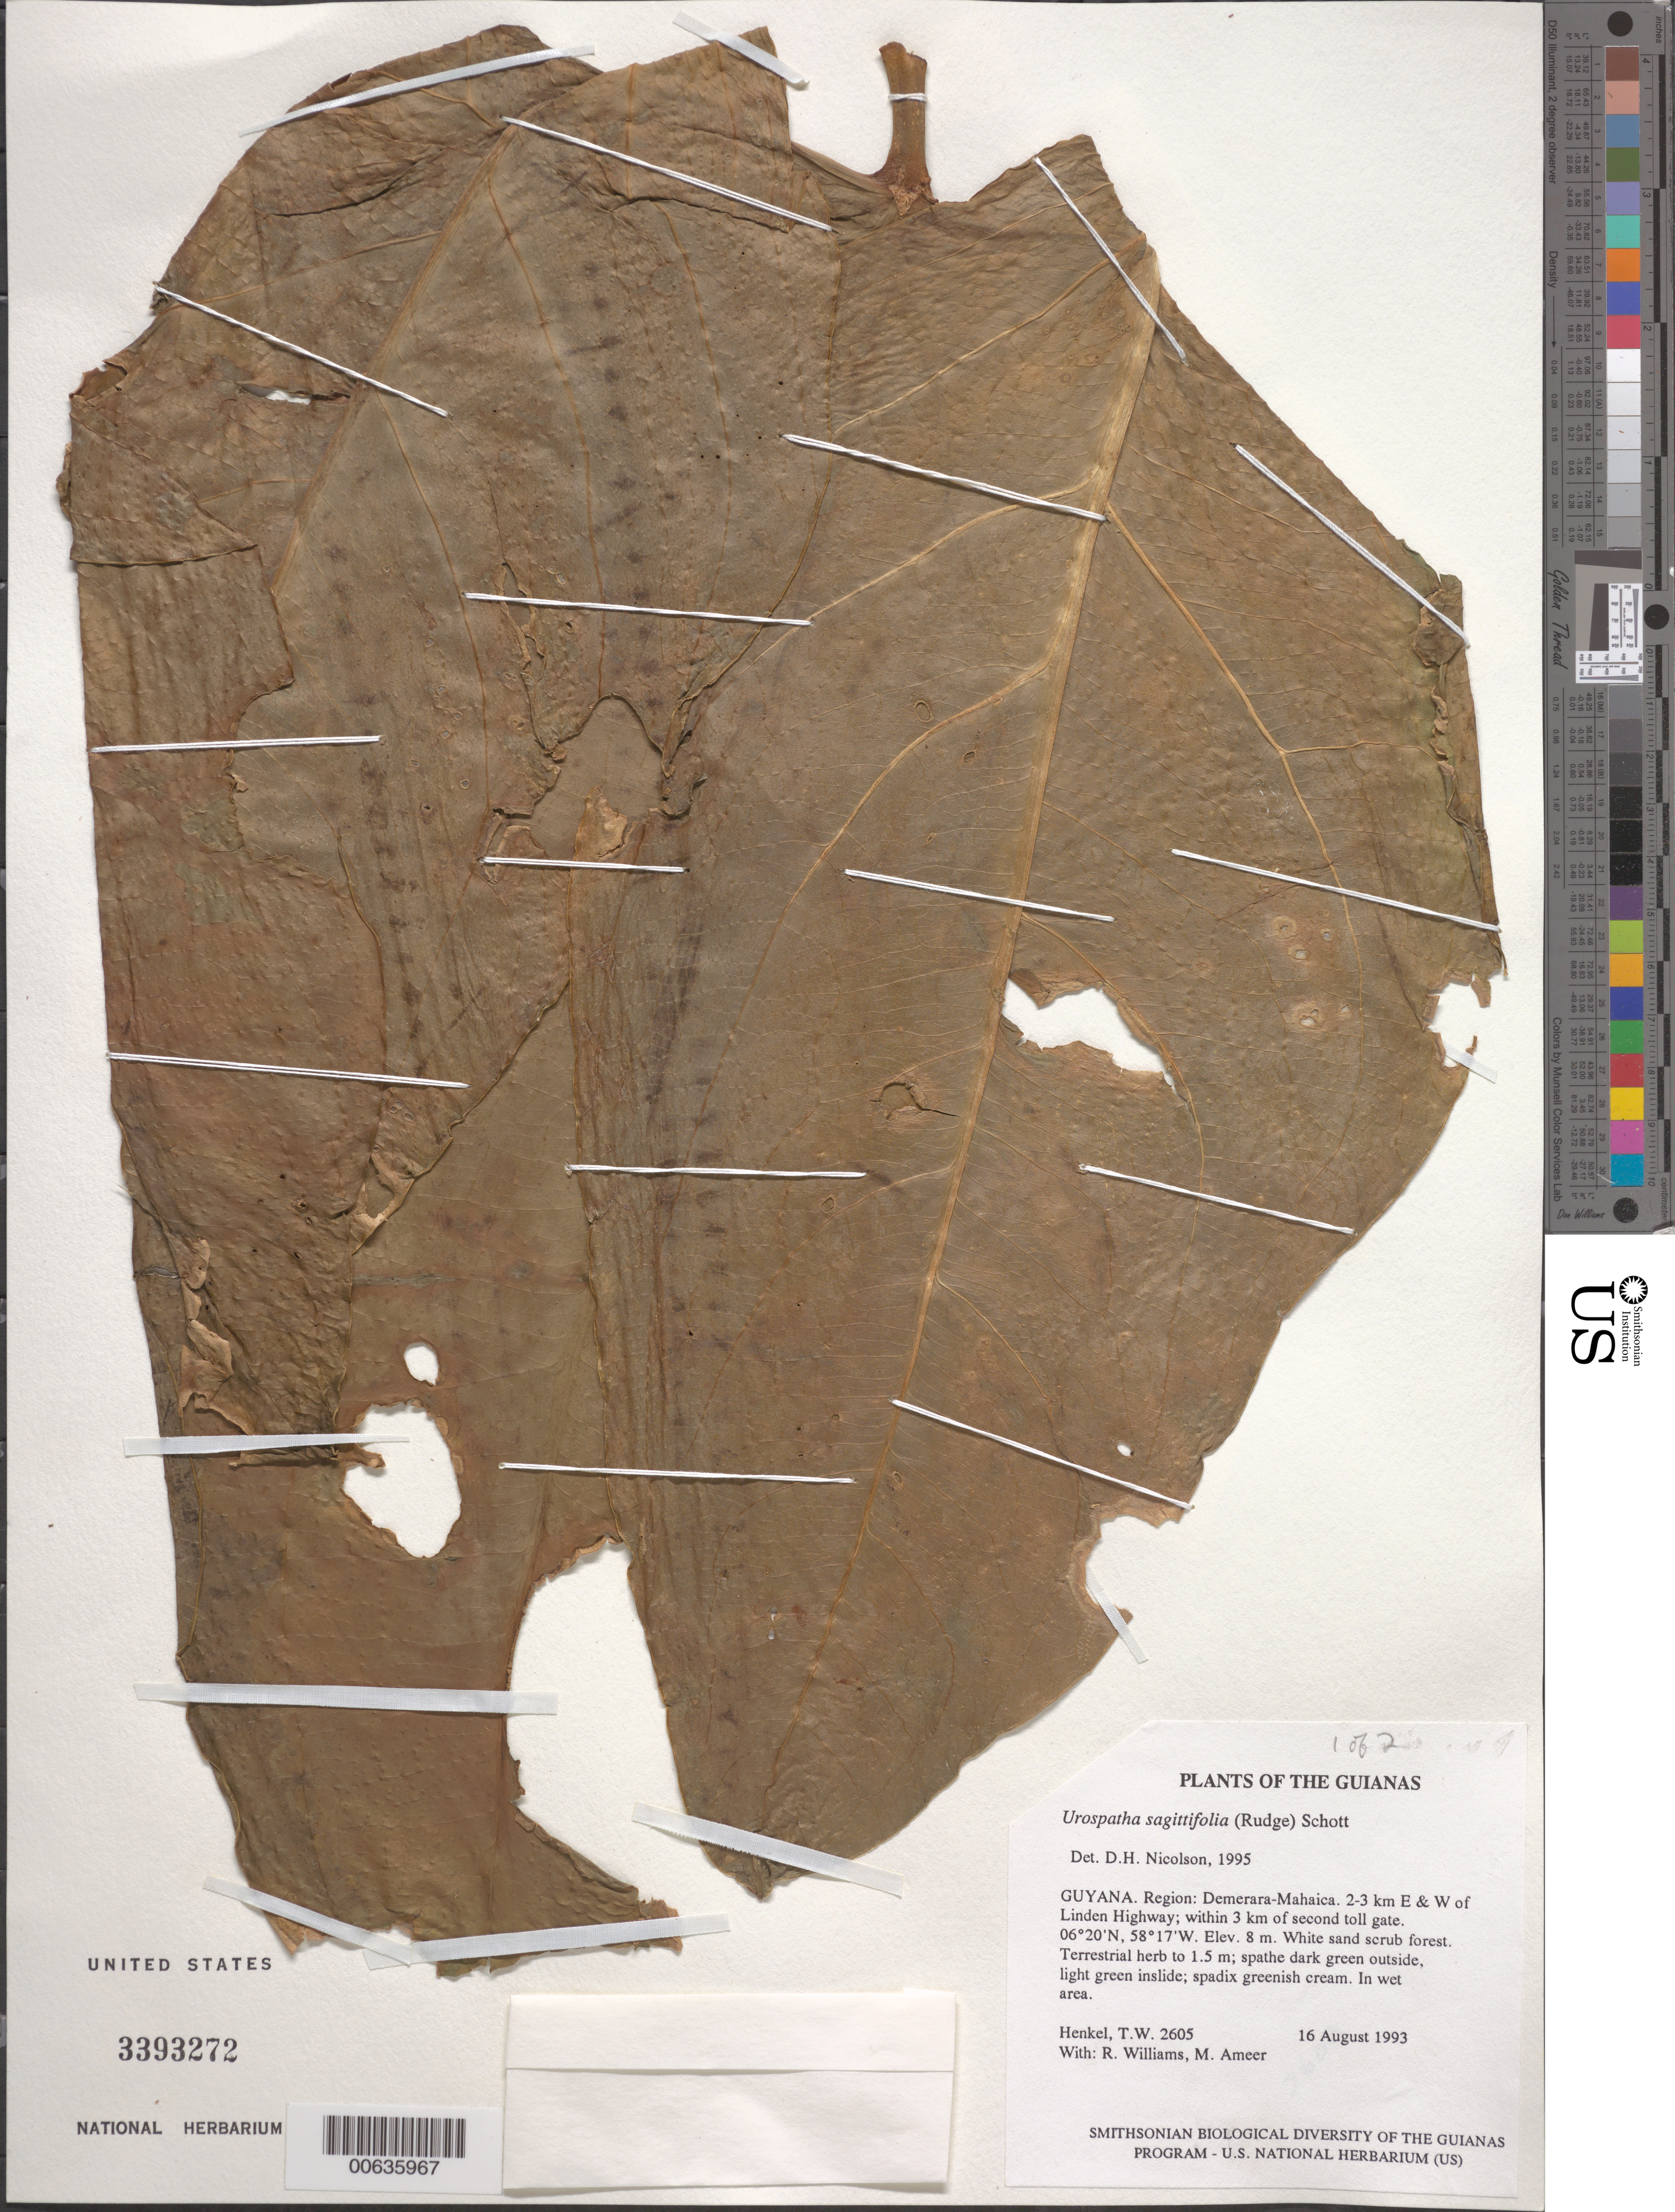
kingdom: Plantae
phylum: Tracheophyta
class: Liliopsida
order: Alismatales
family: Araceae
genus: Urospatha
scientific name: Urospatha sagittifolia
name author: (Rudge) Schott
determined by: Nicolson, Dan H.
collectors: T. Henkel, R. Williams & M. Ameer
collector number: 2605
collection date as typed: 16 August 1993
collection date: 1993-08-16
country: Guyana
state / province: Demerara-Mahaica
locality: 2-3 km E & W of Linden Highway; within 3 km of second toll gate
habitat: White sand scrub forest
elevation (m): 8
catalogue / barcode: US 3393272